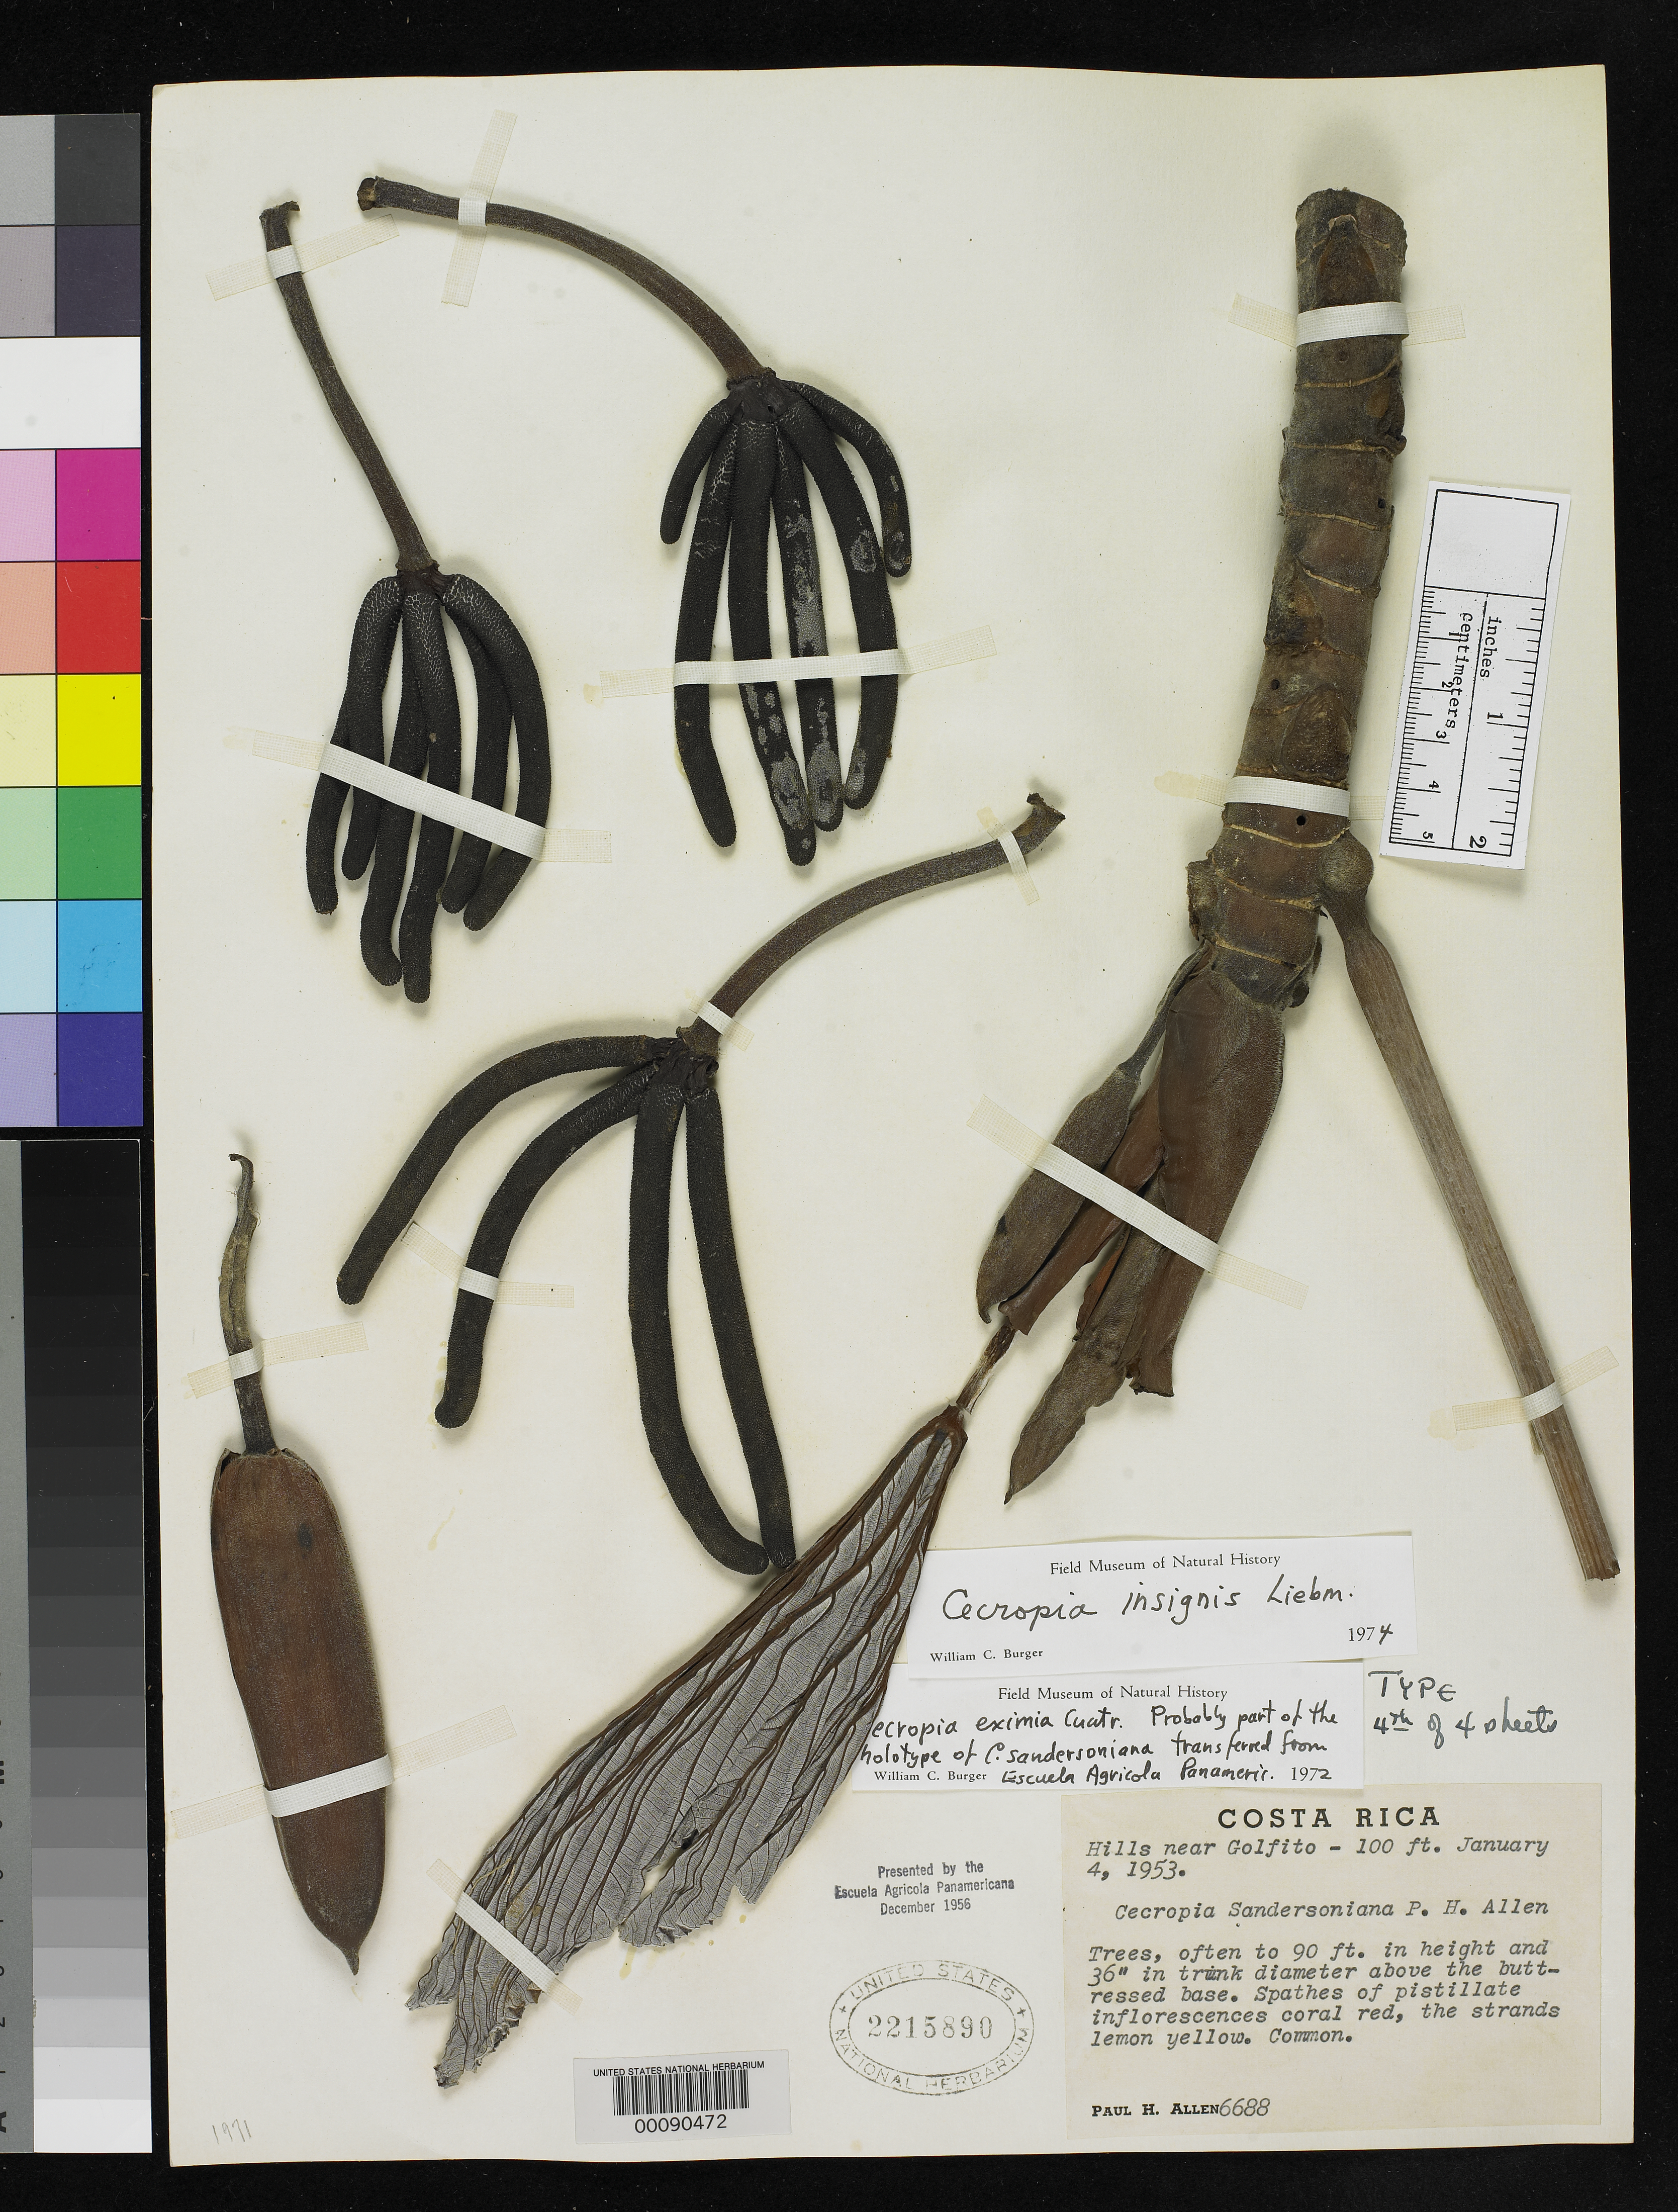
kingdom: Plantae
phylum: Tracheophyta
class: Magnoliopsida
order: Rosales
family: Urticaceae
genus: Cecropia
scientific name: Cecropia sandersoniana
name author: P.H. Allen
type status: Holotype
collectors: P. H. Allen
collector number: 6688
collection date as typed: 04 Jan 1953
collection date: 1953-01-04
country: Costa Rica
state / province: Puntarenas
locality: Hills near Golfito.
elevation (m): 30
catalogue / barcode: US 2215890